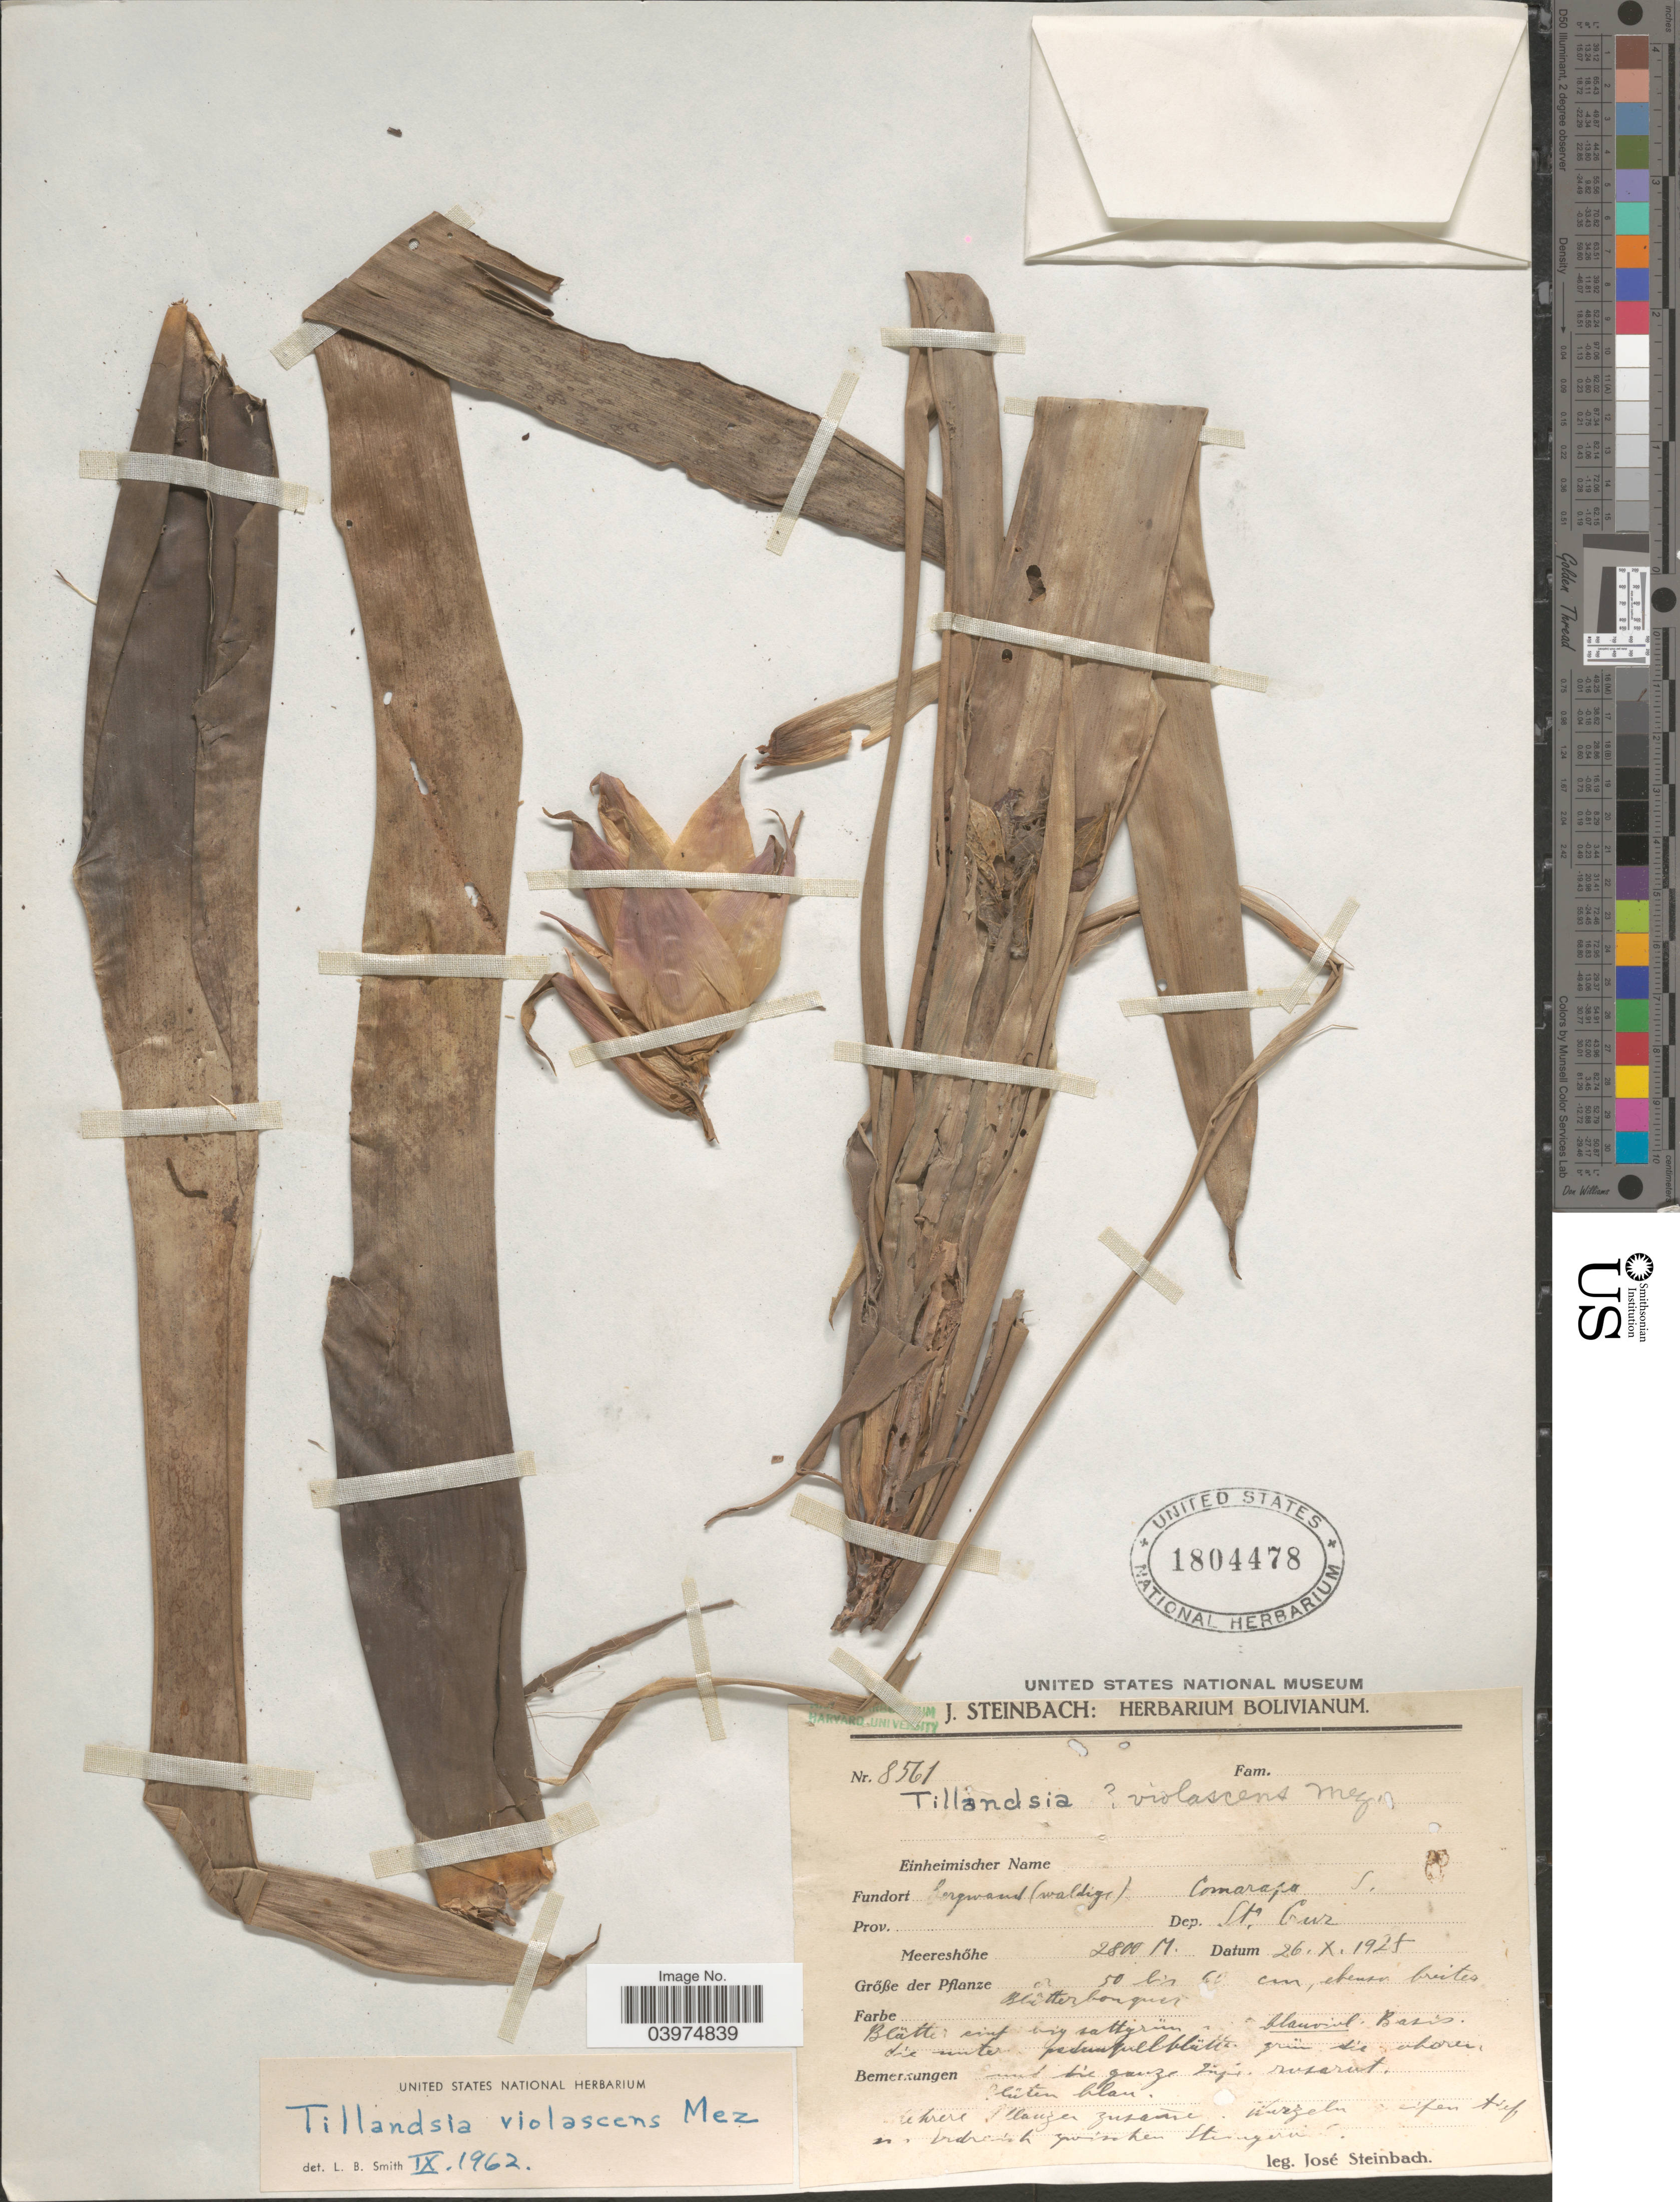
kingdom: Plantae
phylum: Tracheophyta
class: Liliopsida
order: Poales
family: Bromeliaceae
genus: Tillandsia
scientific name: Tillandsia violascens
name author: Mez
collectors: J. Steinbach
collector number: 8561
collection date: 1927-10-26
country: Bolivia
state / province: Santa Cruz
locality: Dep. Sta. Cruz.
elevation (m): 2800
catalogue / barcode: US 1804478